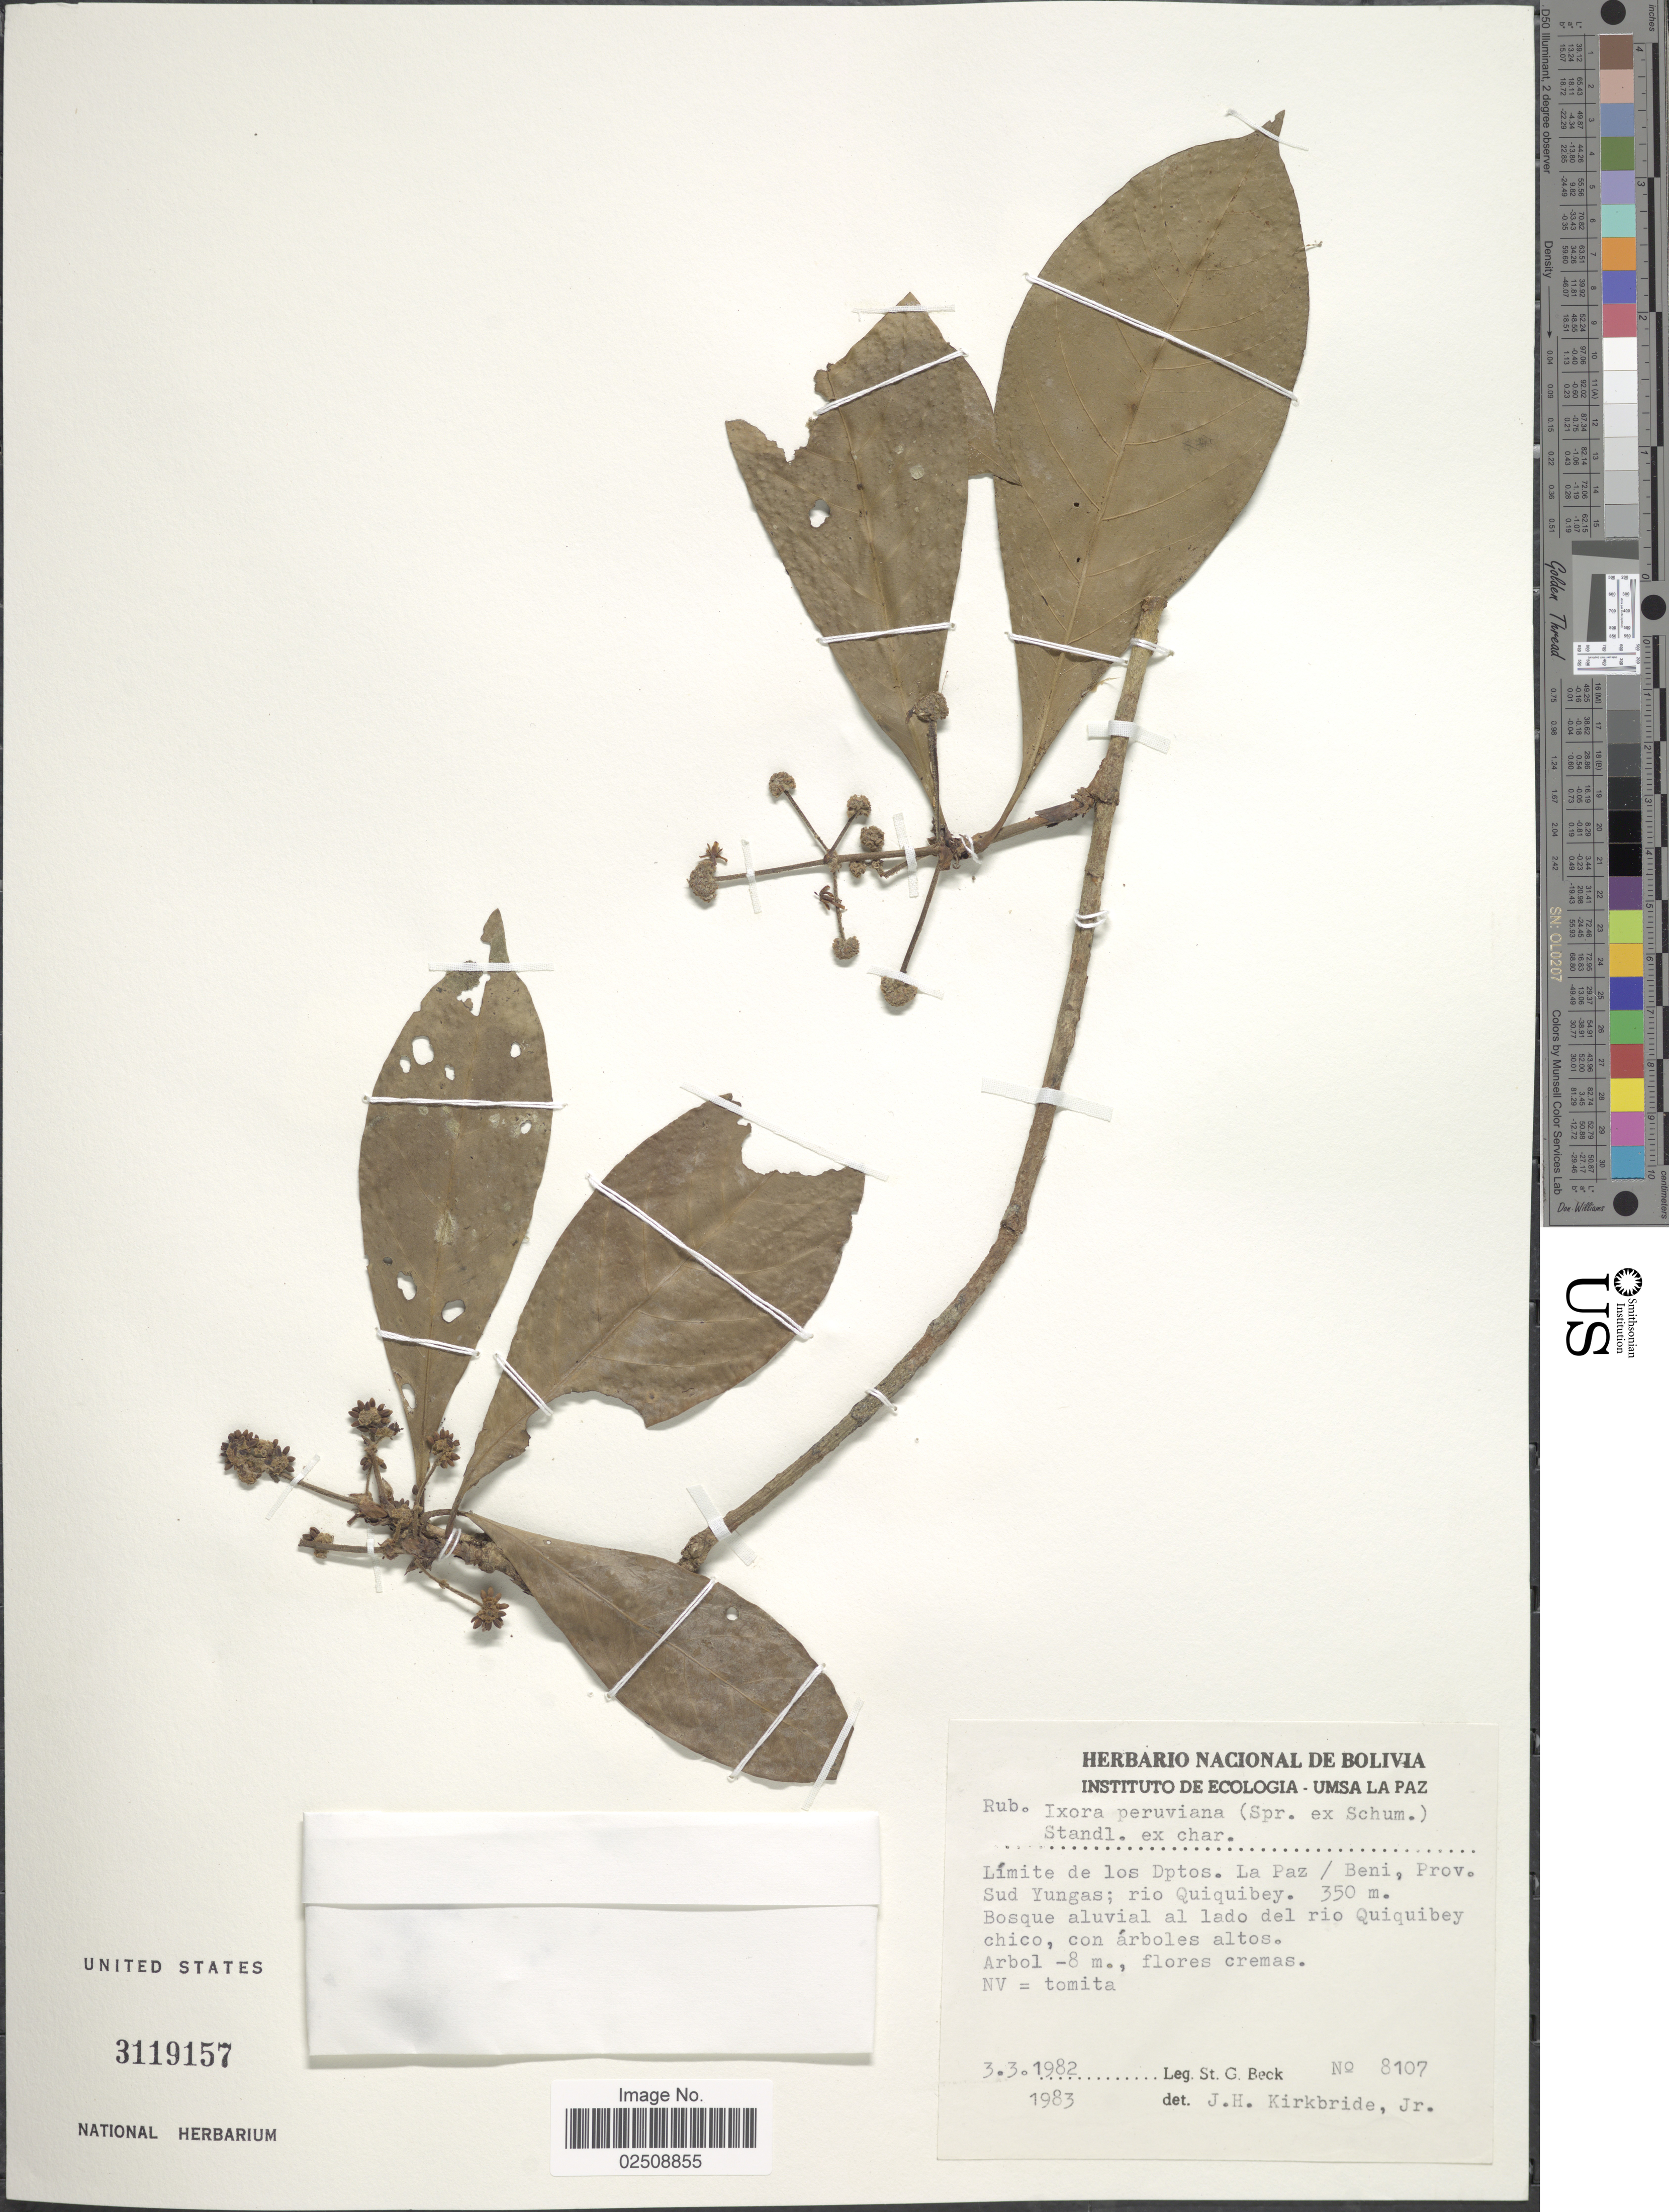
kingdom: Plantae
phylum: Tracheophyta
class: Magnoliopsida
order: Gentianales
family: Rubiaceae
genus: Ixora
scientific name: Ixora peruviana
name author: (Spruce ex K. Schum.) Standl.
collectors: S. G. Beck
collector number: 8107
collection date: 1982-03-03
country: Bolivia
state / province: La Paz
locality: Limite de los Dptos. La Paz / Beni, Prov. Sud Yungas; rio Quiquibey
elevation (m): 350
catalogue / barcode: US 3119157